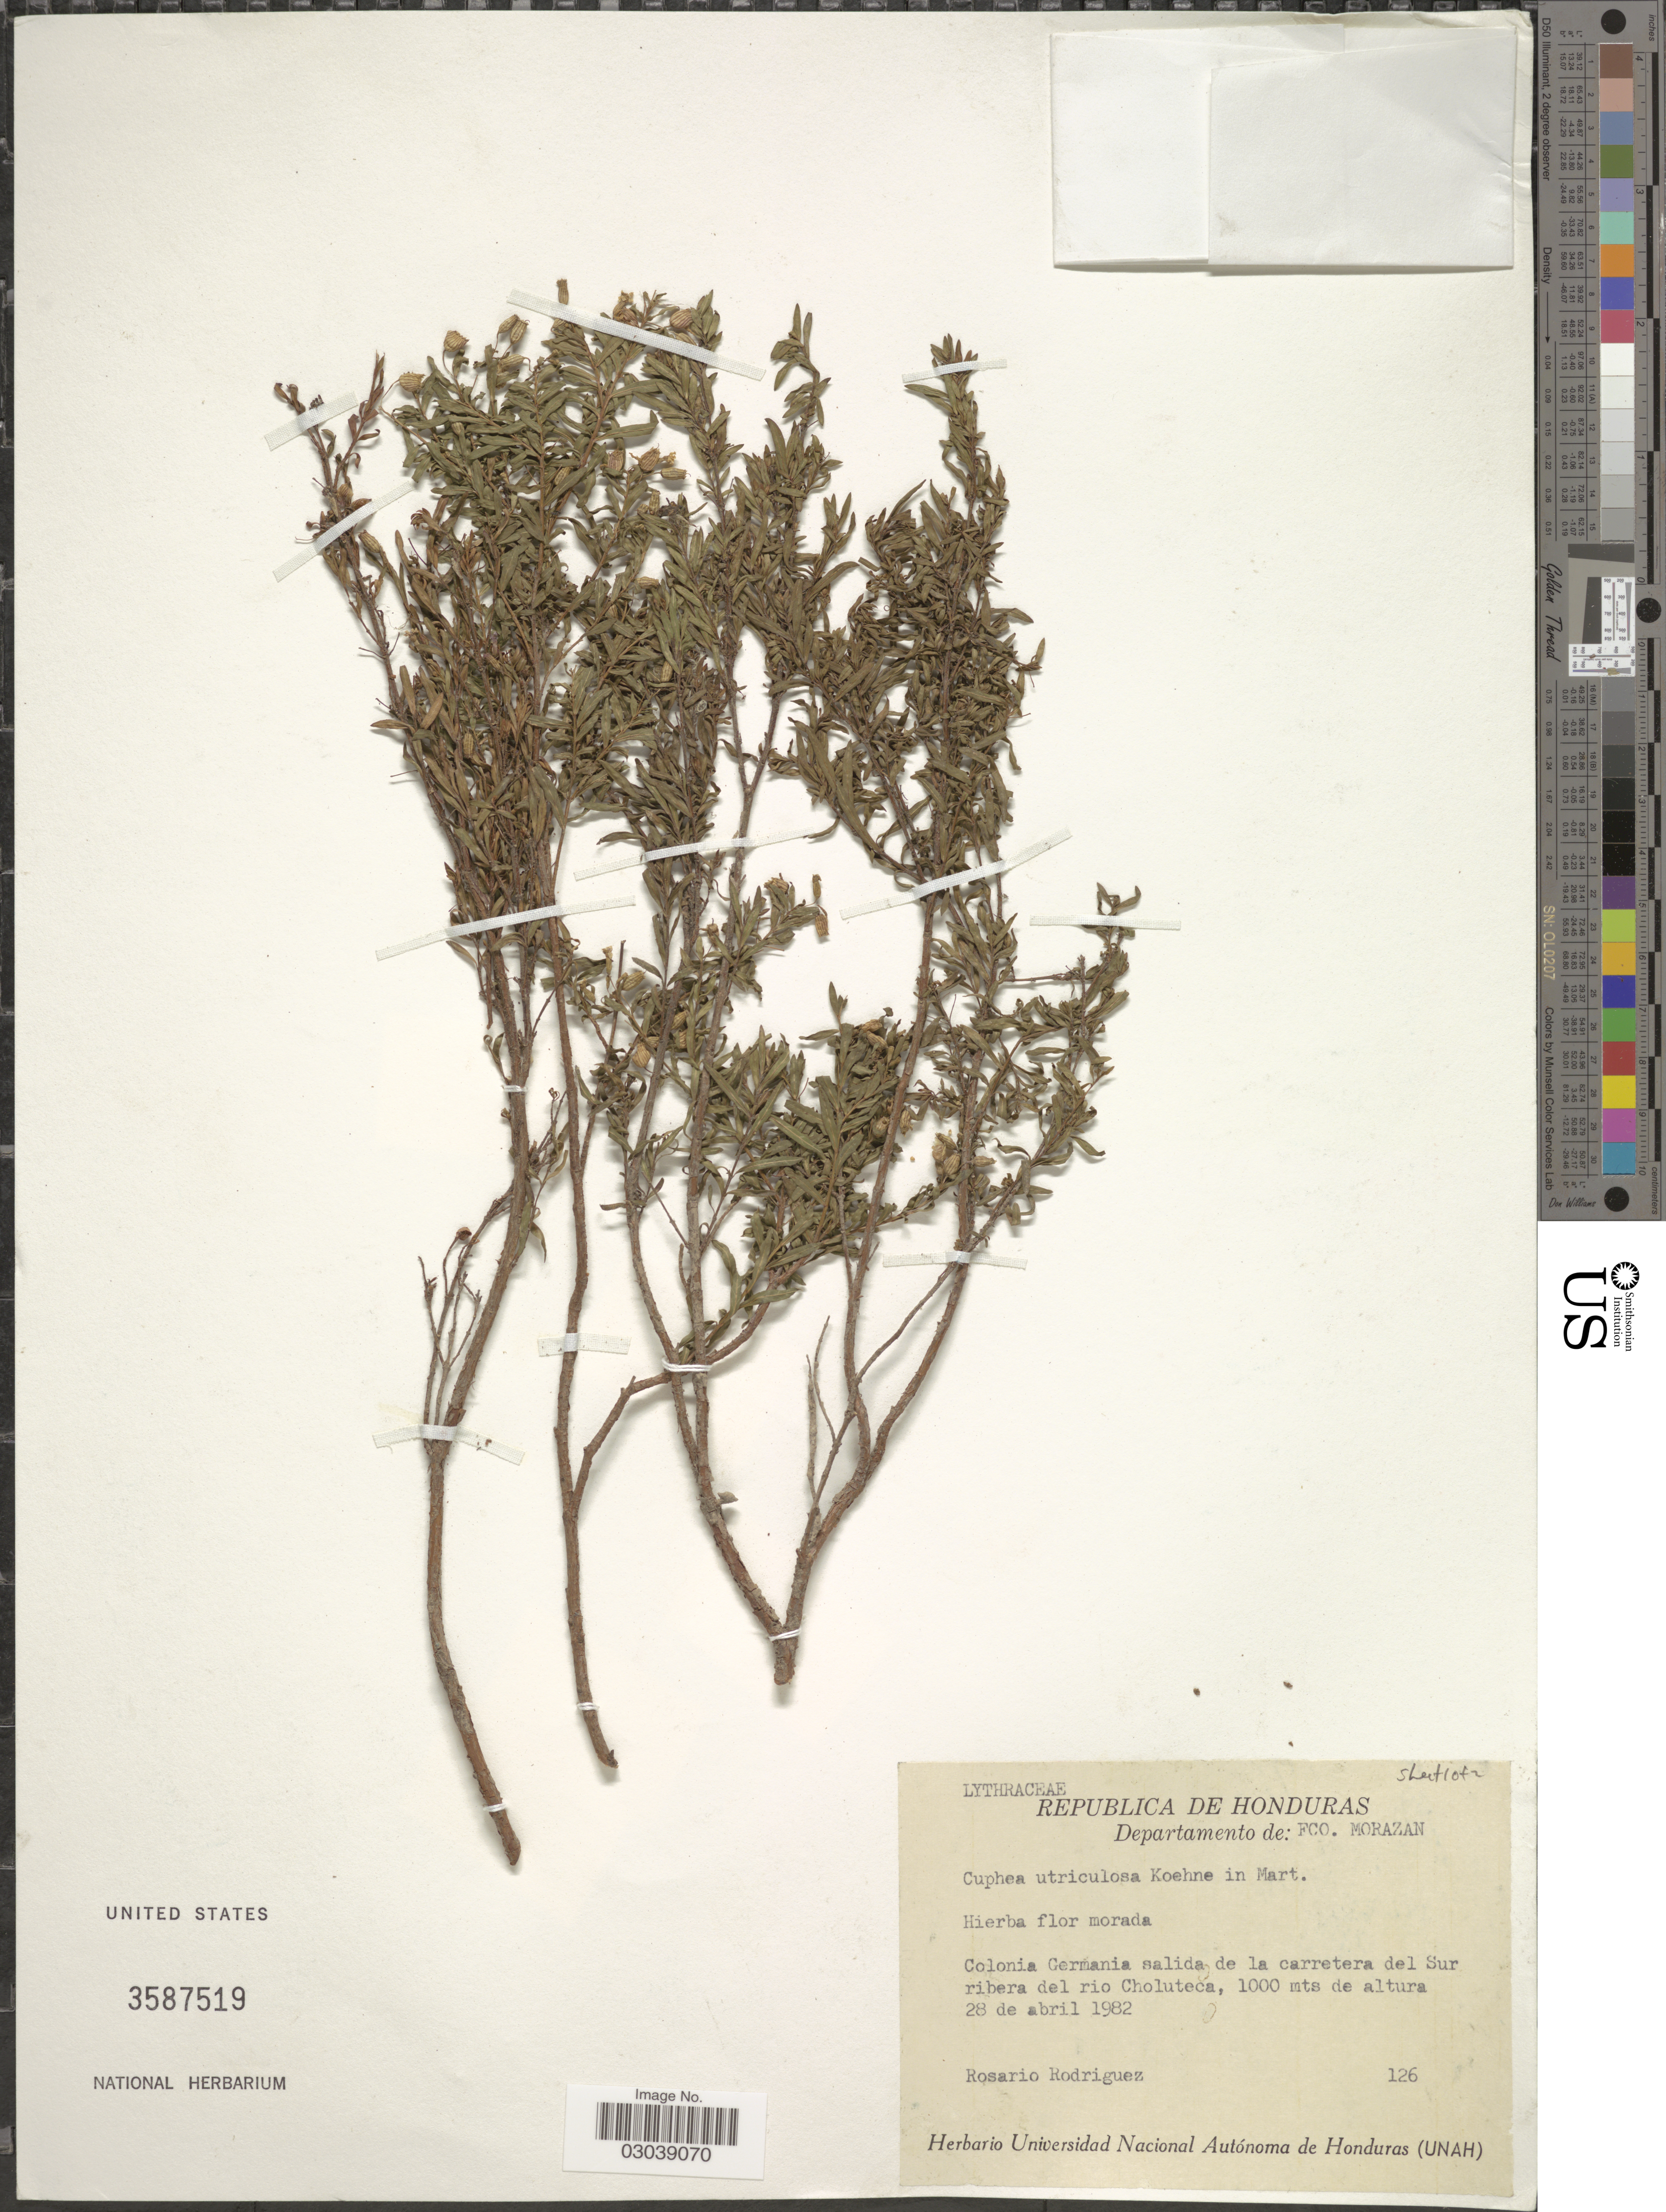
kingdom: Plantae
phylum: Tracheophyta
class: Magnoliopsida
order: Myrtales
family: Lythraceae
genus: Cuphea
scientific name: Cuphea utriculosa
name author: Koehne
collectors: R. Rodriguez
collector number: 126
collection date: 1982-04-28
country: Honduras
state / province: Fco. Morazán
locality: Departamento de: Fco. Morazan, Colonia Germania salida de la carretera del Sur ribera del rio Choluteca.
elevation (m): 1000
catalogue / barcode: US 3587519